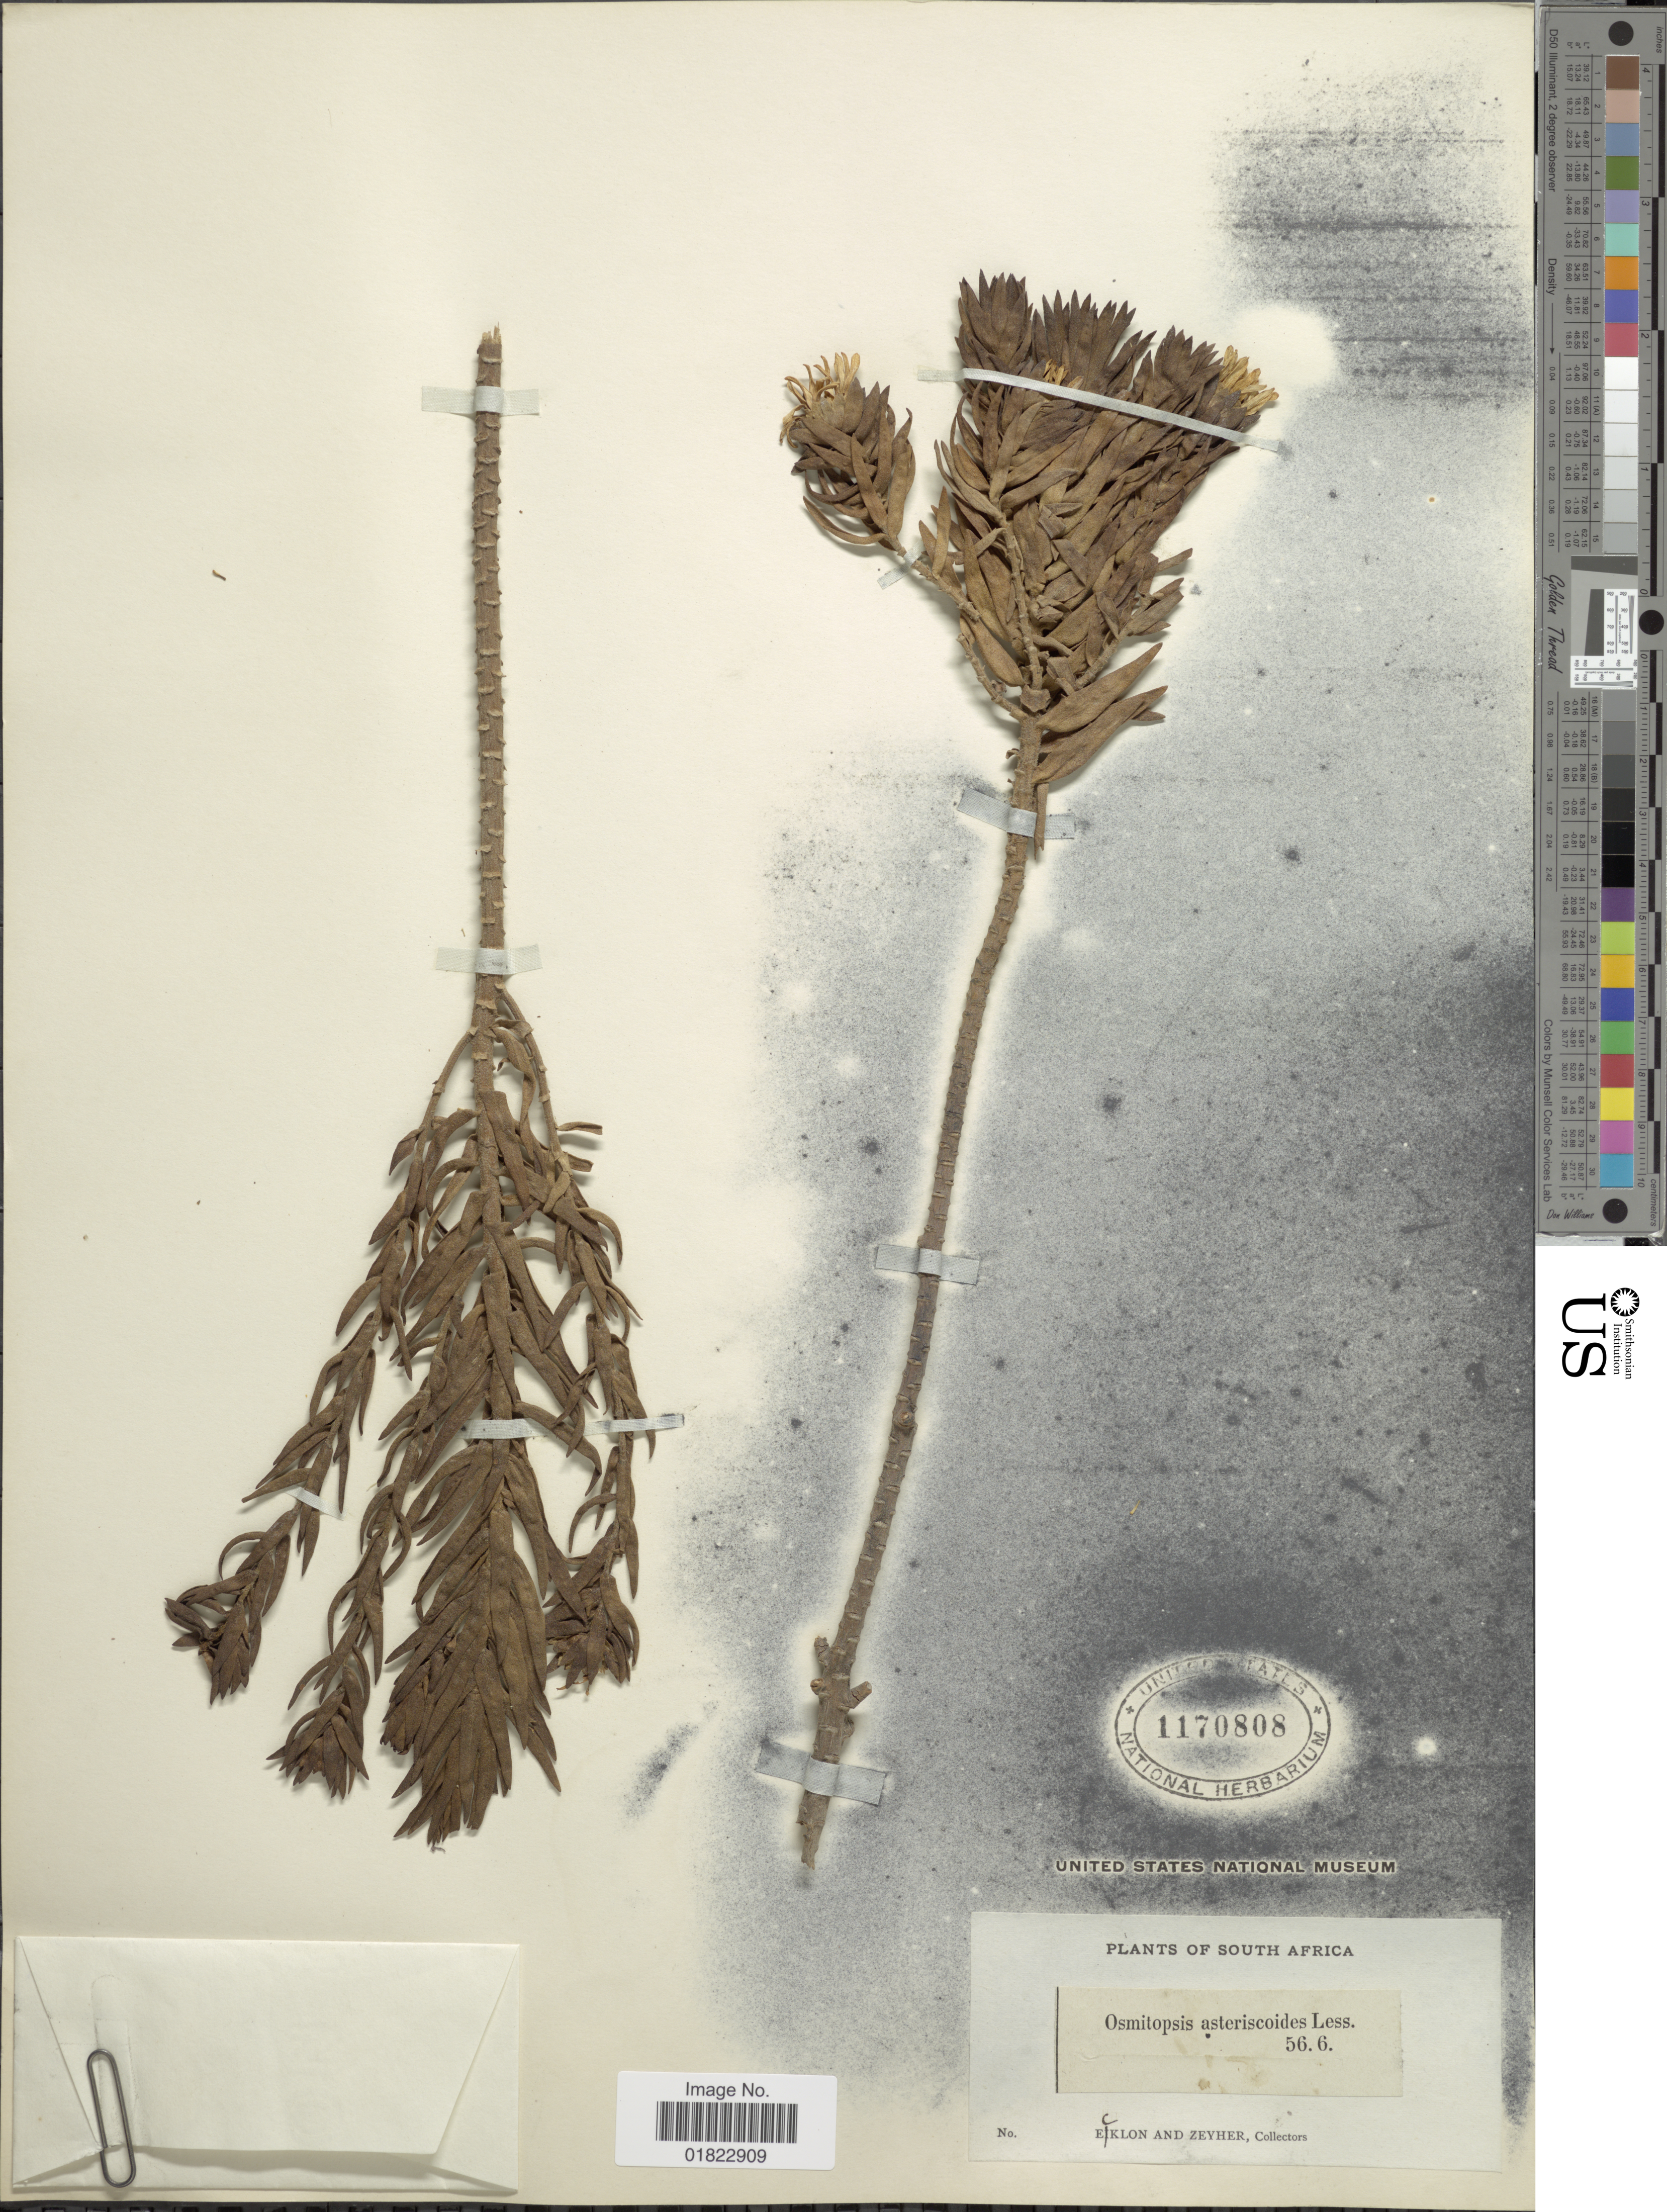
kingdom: Plantae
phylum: Tracheophyta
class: Magnoliopsida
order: Asterales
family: Asteraceae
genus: Osmitopsis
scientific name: Osmitopsis astericoides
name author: (Berg) Less.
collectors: -. Ecklon & -. Zeyher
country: South Africa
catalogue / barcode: US 1170808